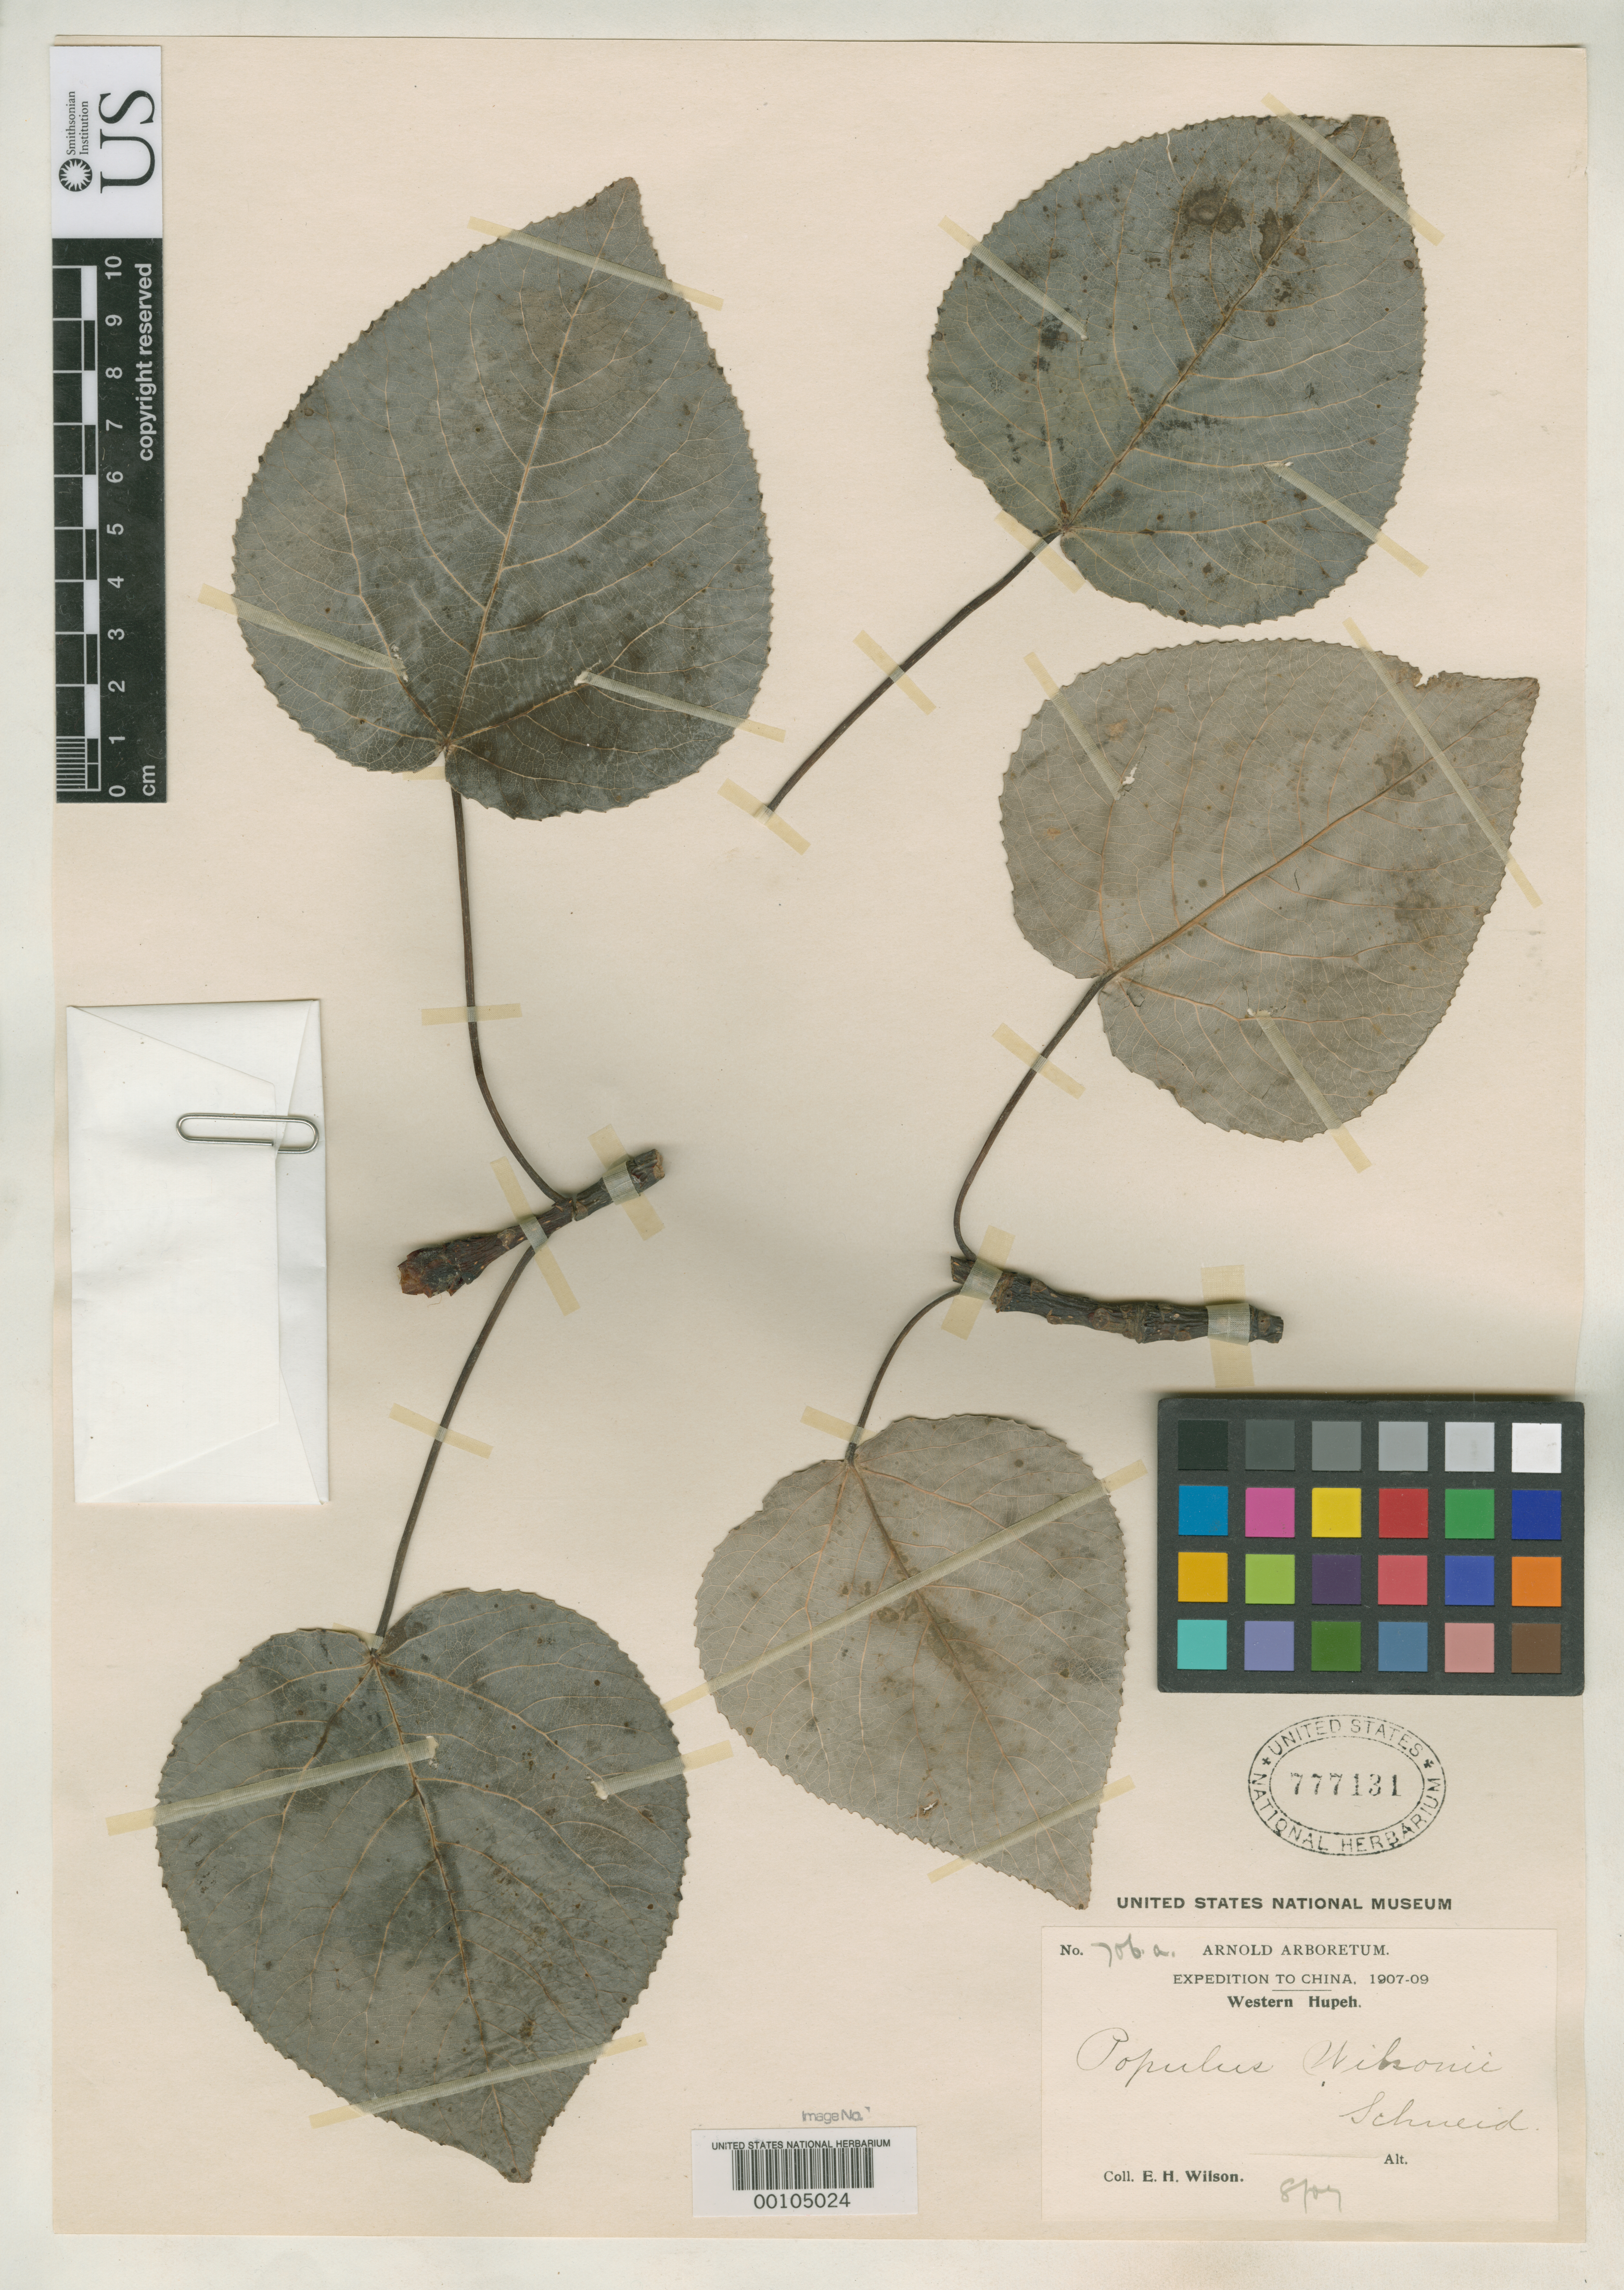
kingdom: Plantae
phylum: Tracheophyta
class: Magnoliopsida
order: Malpighiales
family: Salicaceae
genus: Populus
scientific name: Populus wilsonii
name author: C.K. Schneid. in Sarg.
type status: Isotype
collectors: E. H. Wilson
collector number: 796 A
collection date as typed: Aug 1907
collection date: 1907-08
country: China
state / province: Hubei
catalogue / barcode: US 777131